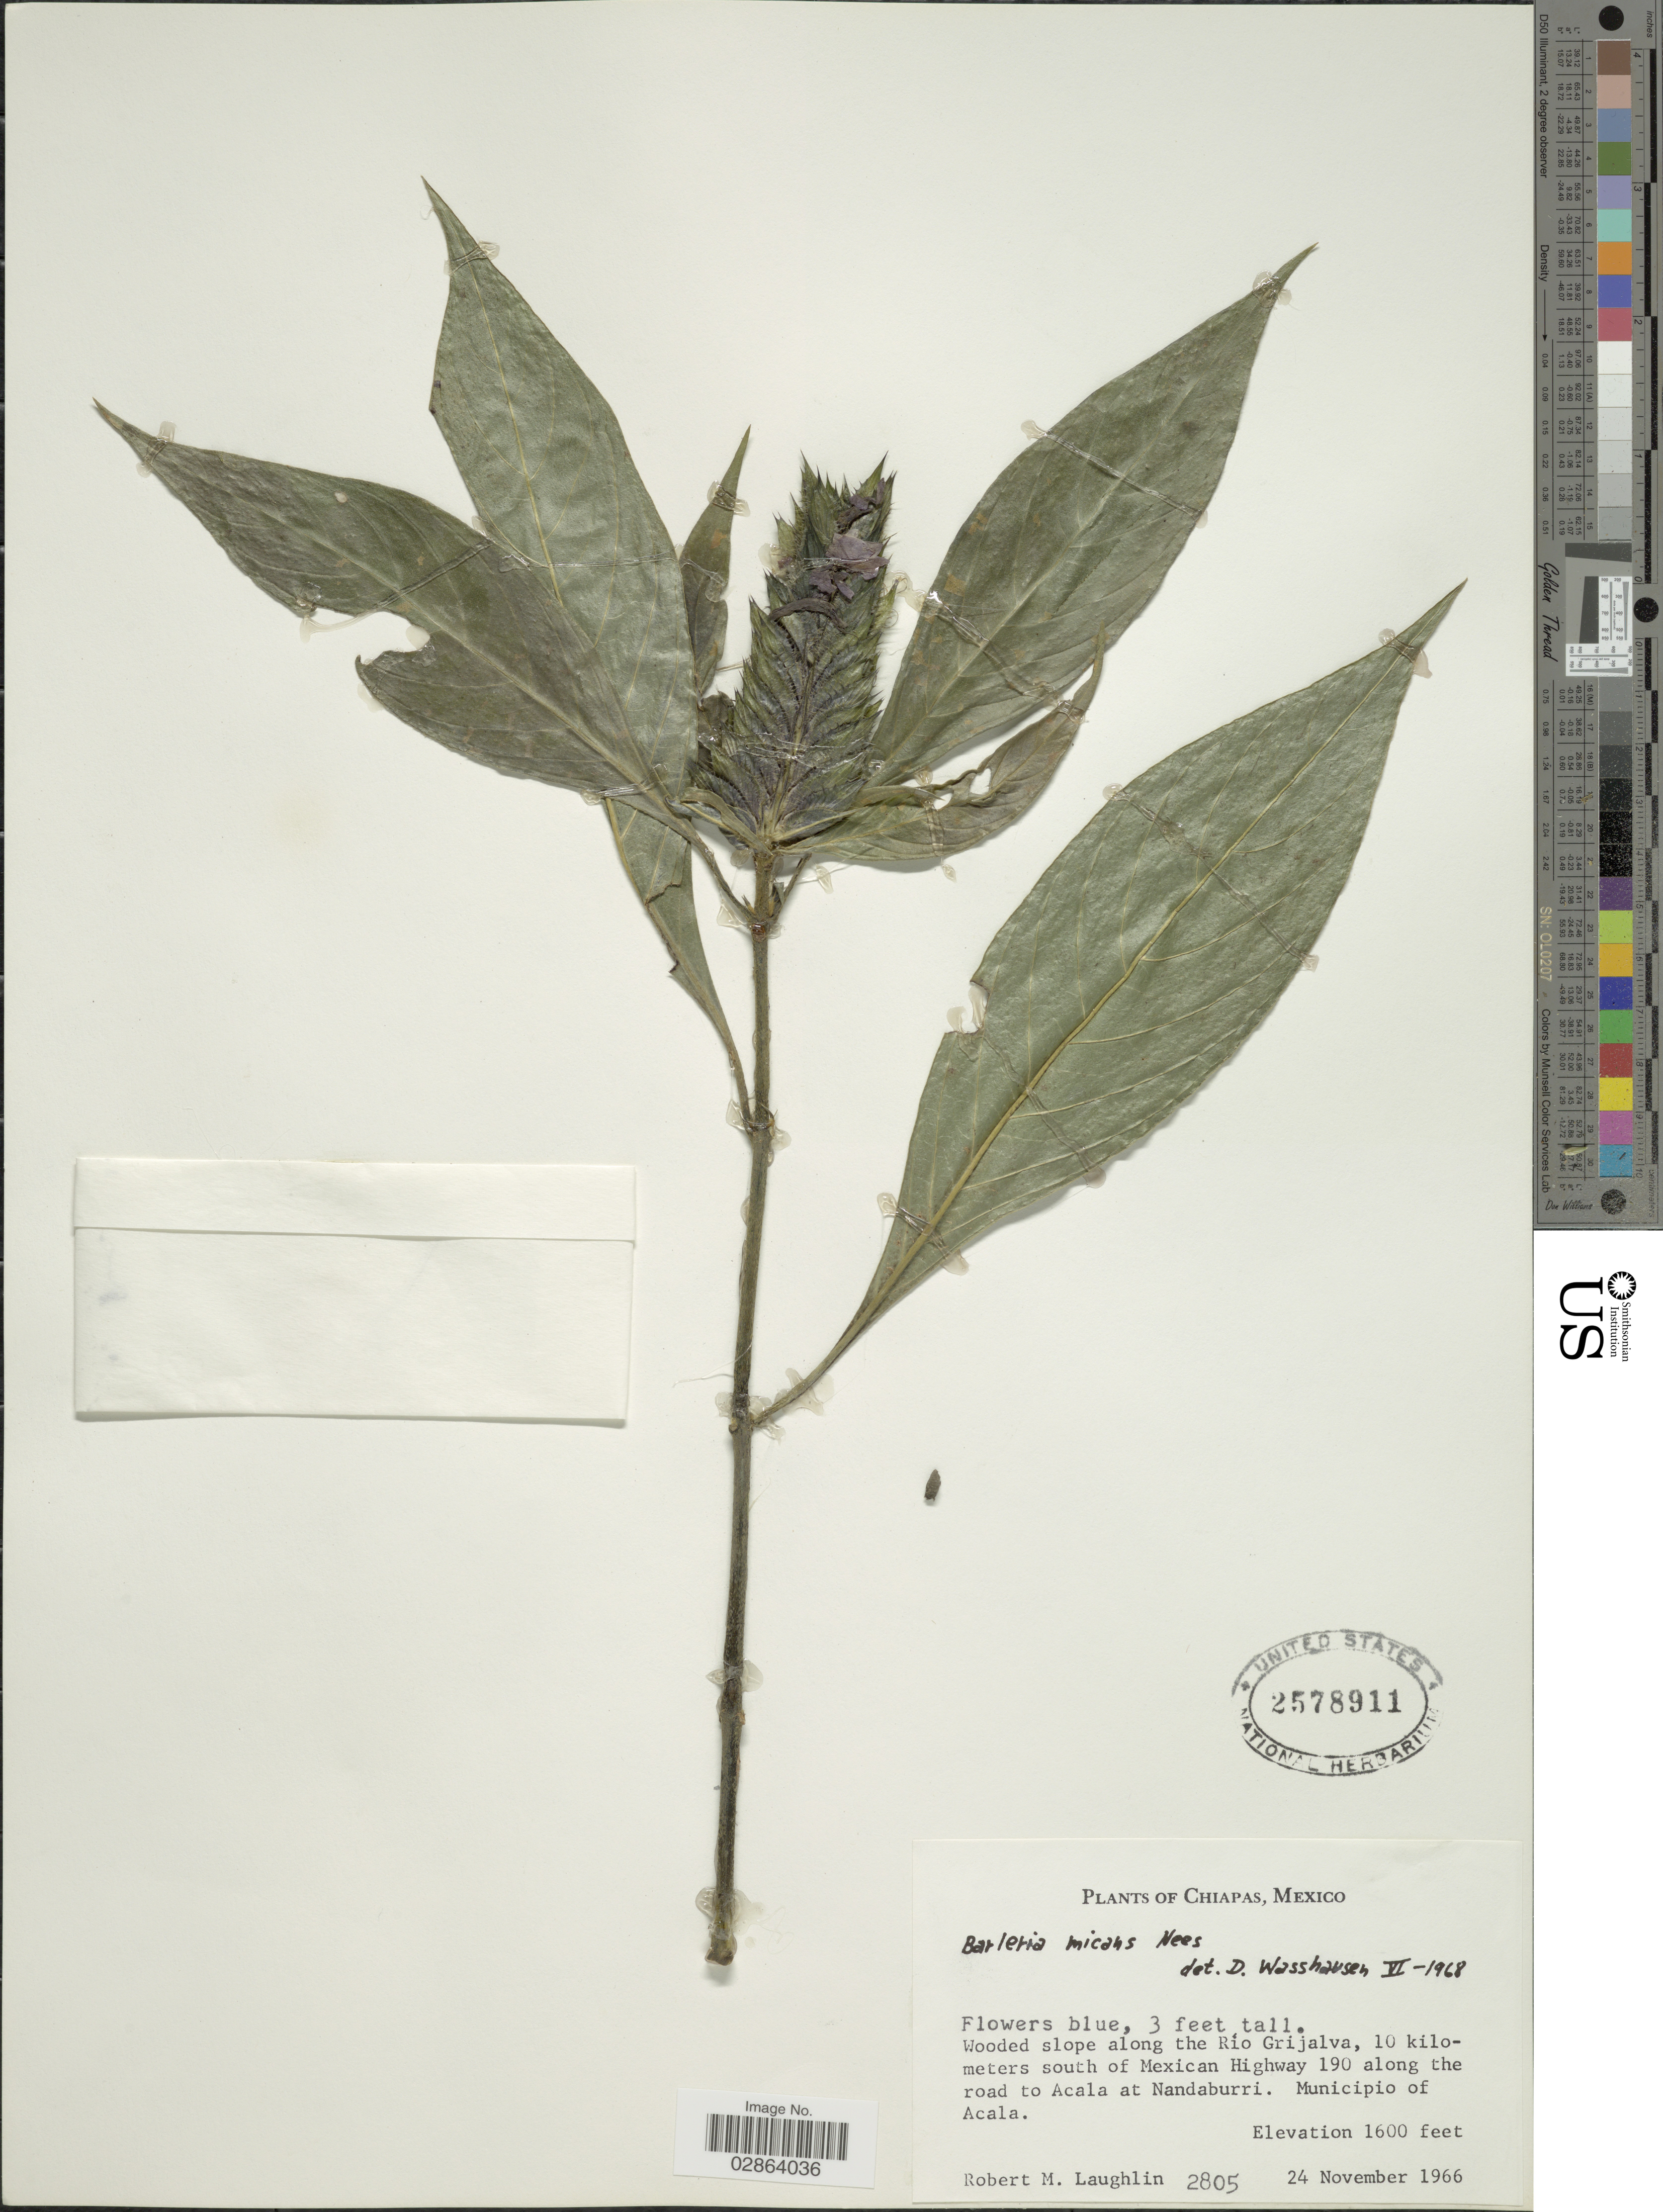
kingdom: Plantae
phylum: Tracheophyta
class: Magnoliopsida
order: Lamiales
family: Acanthaceae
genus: Barleria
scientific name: Barleria oenotheroides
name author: Dum. Cours.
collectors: R. M. Laughlin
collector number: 2805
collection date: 1966-11-24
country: Mexico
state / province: Chiapas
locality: Wooded slope along the Río Grijalva, 10 kilometers south of Mexican Highway 190 along the road to Acala at Nandaburri, Municipio of Acala.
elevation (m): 488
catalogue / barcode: US 2578911